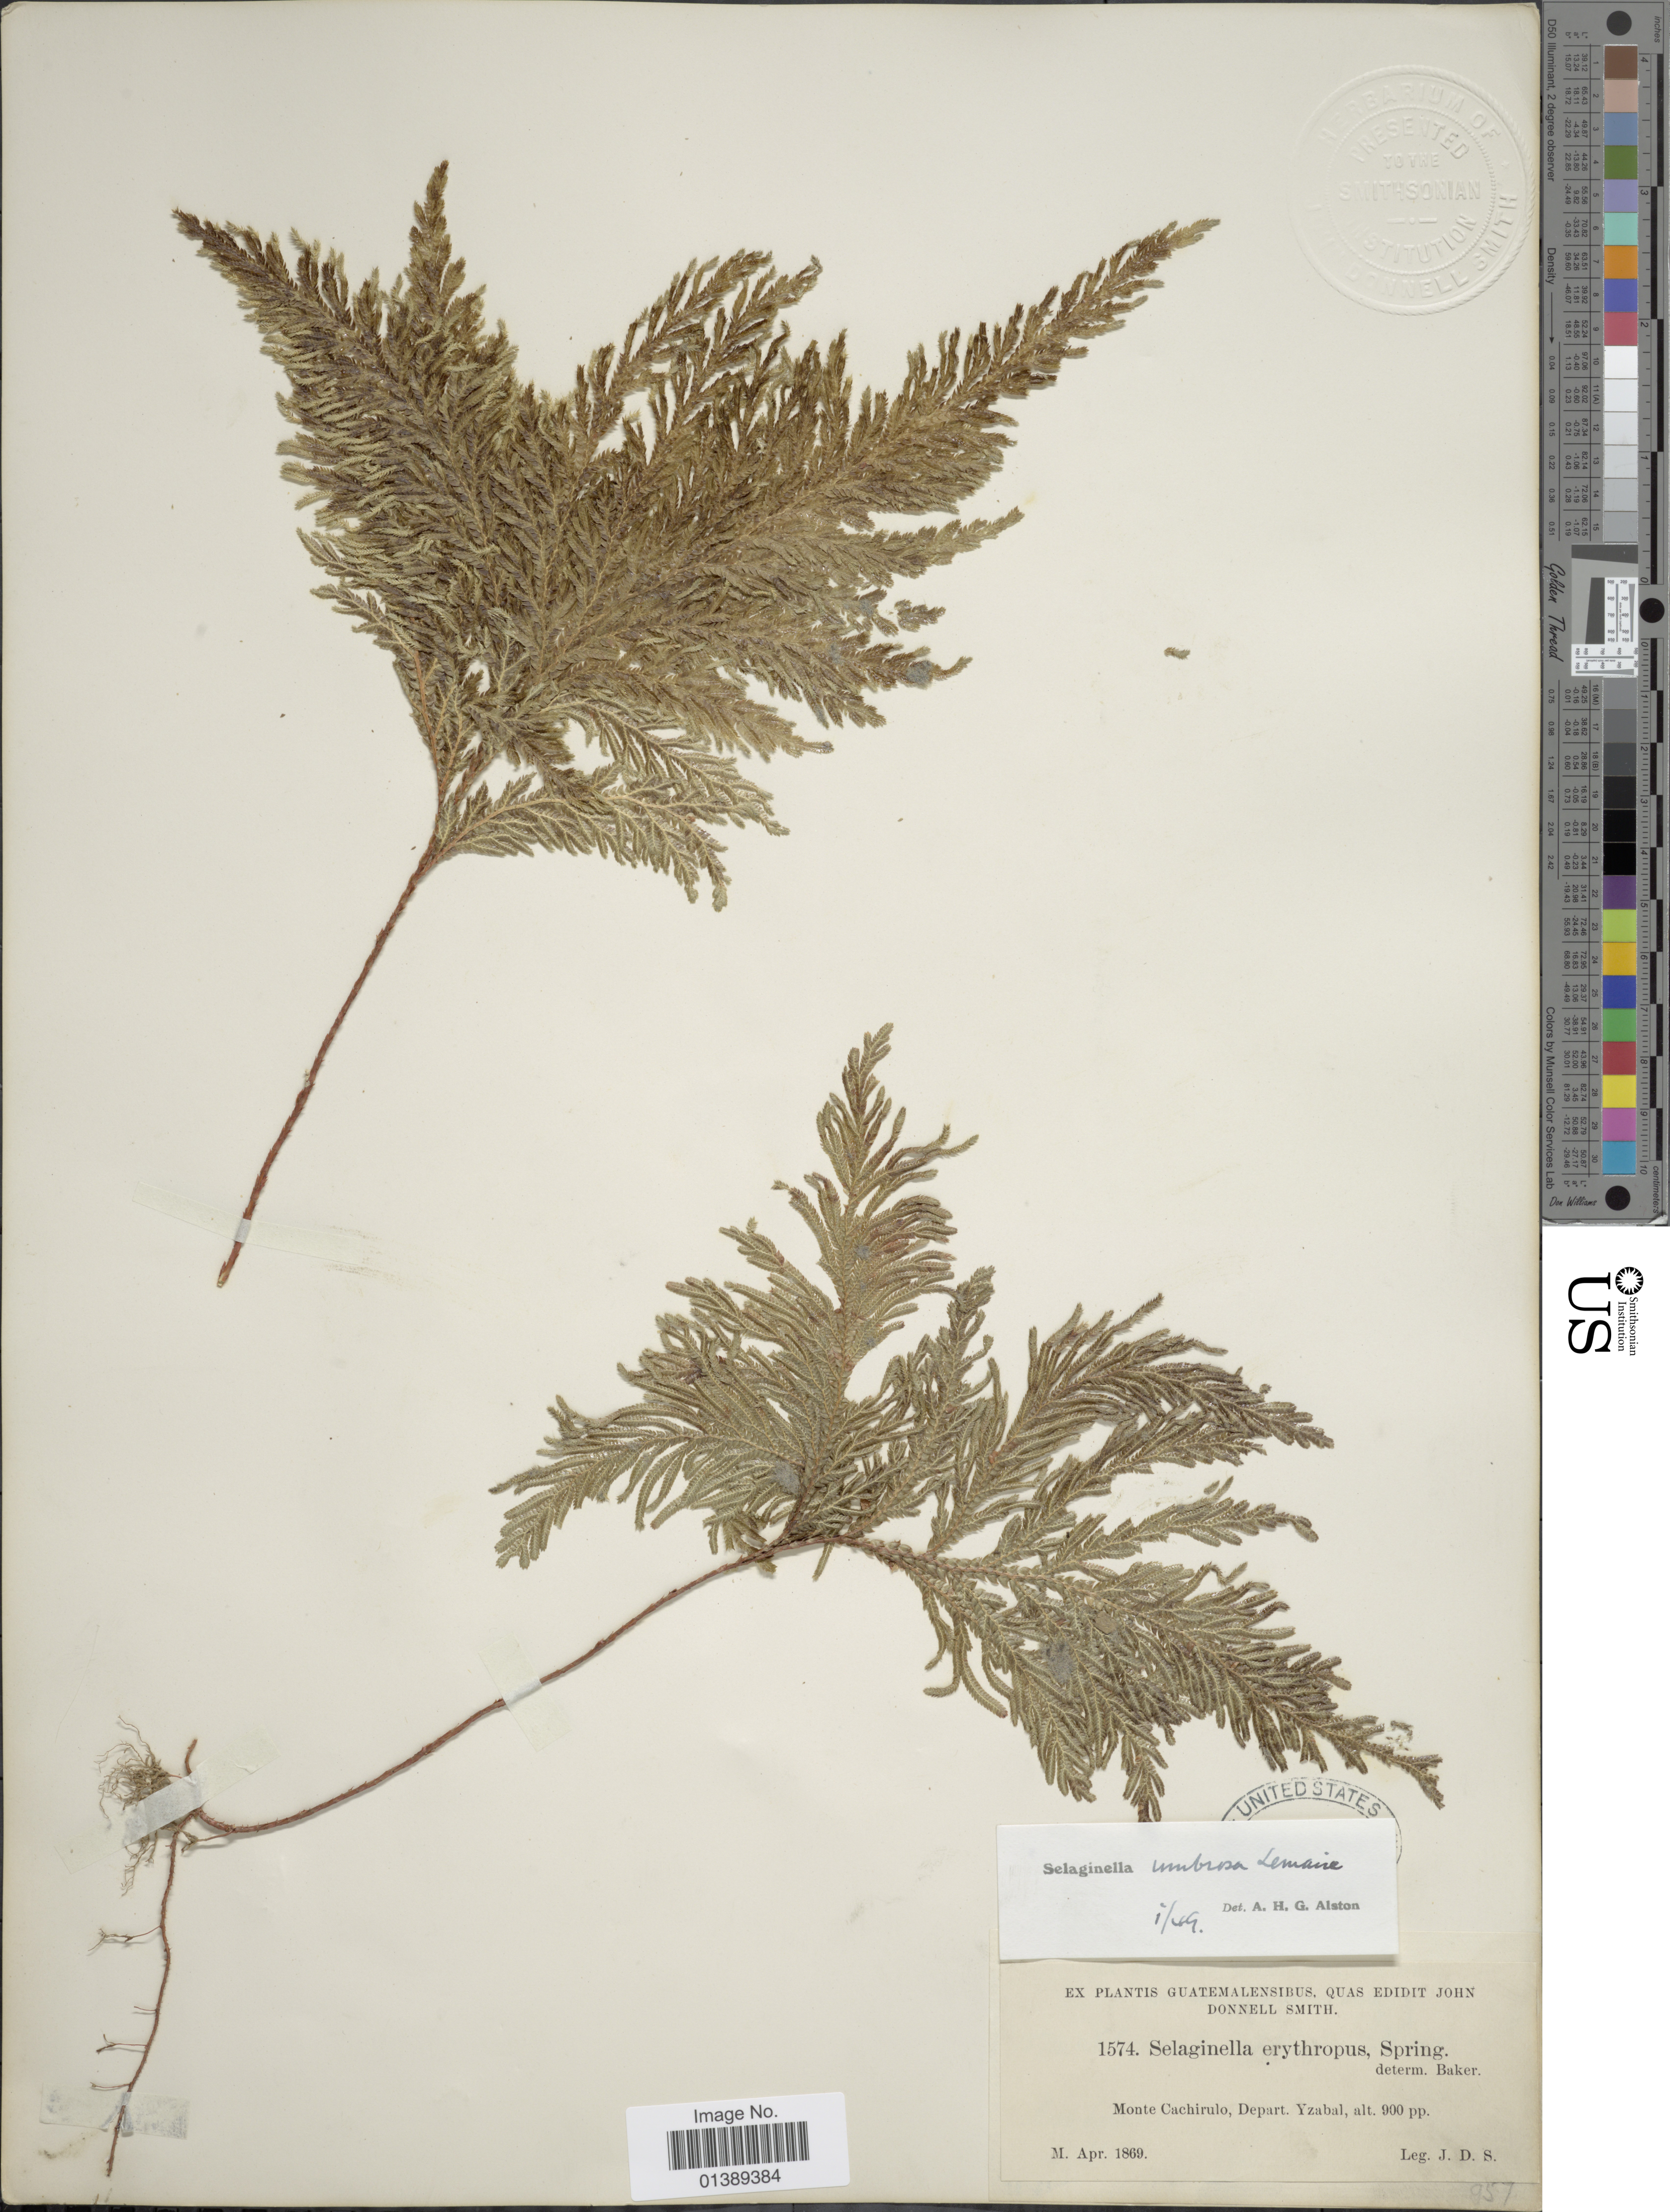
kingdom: Plantae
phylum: Tracheophyta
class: Lycopodiopsida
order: Selaginellales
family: Selaginellaceae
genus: Selaginella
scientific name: Selaginella umbrosa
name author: Lem. ex Hieron.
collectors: J. D. Smith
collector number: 1574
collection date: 1869-04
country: Guatemala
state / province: Izabal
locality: Monte Cachirulo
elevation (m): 274